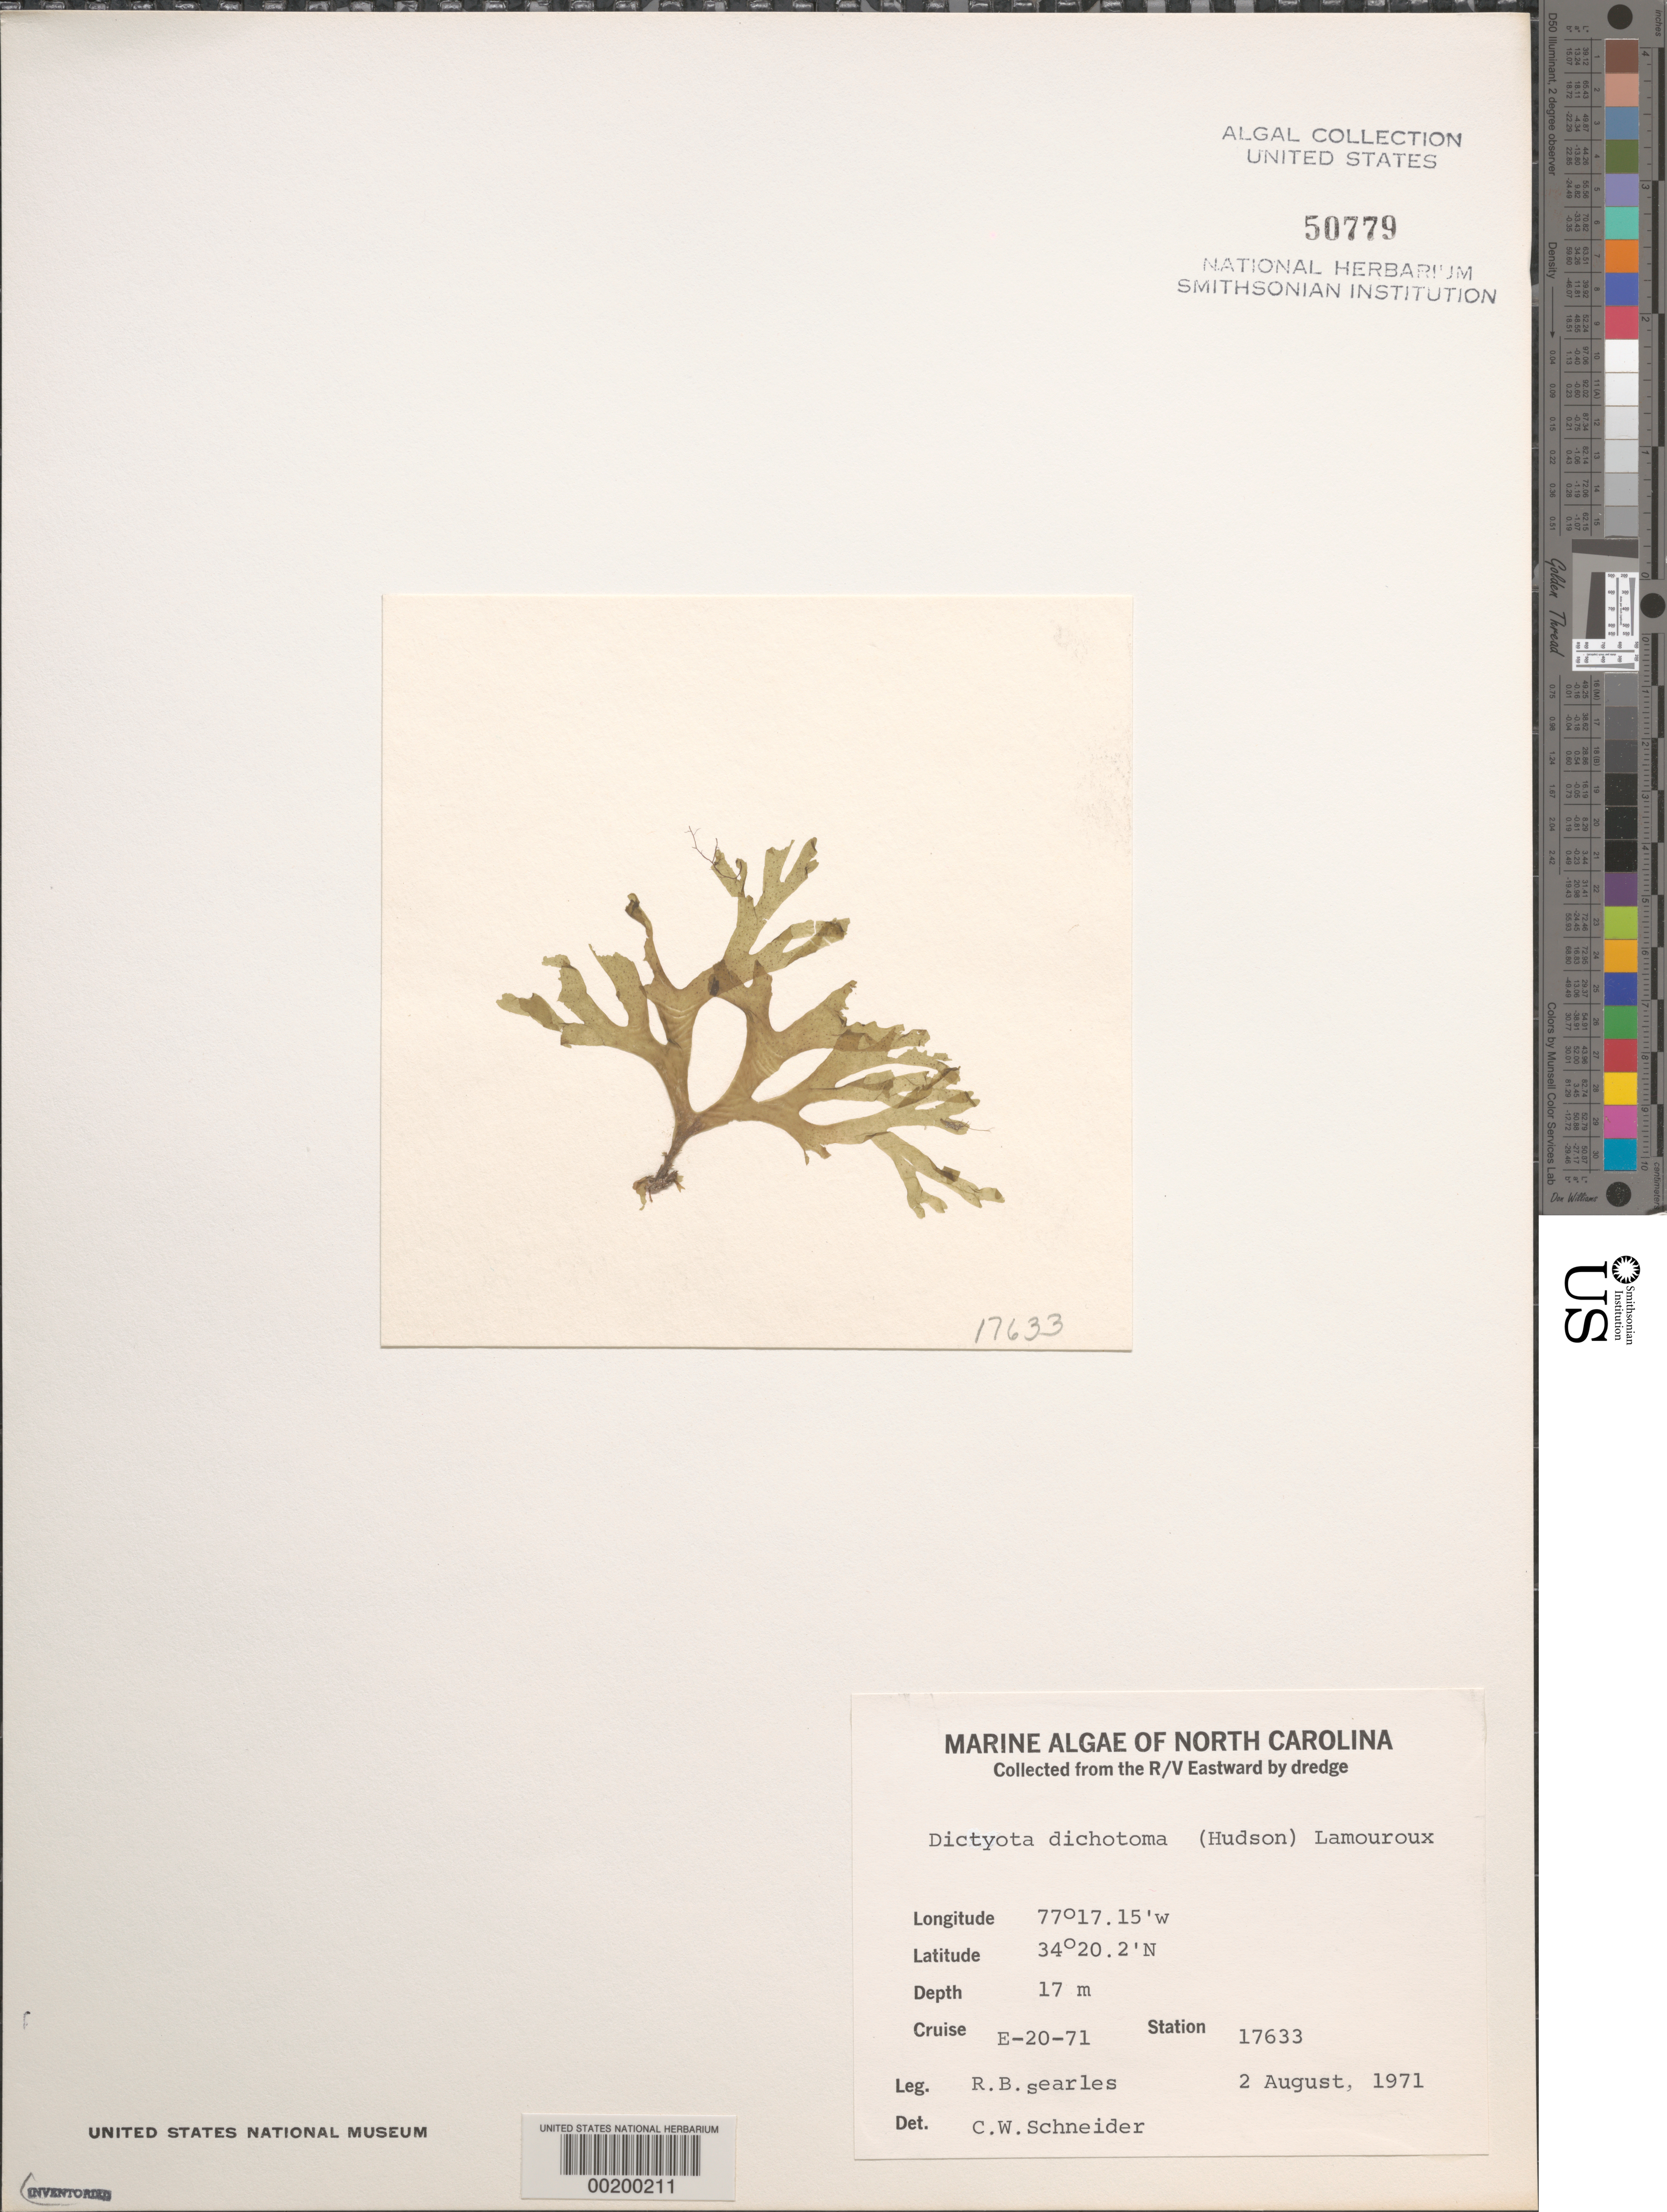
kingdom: Chromista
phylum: Ochrophyta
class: Phaeophyceae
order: Dictyotales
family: Dictyotaceae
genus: Dictyota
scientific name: Dictyota dichotoma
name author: (Huds.) J.V.Lamouroux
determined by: Schneider, C. W.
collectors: R. Searles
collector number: Station 17633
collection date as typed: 02 Aug 1971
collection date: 1971-08-02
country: United States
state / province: North Carolina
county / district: Onslow County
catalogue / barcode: US 50779